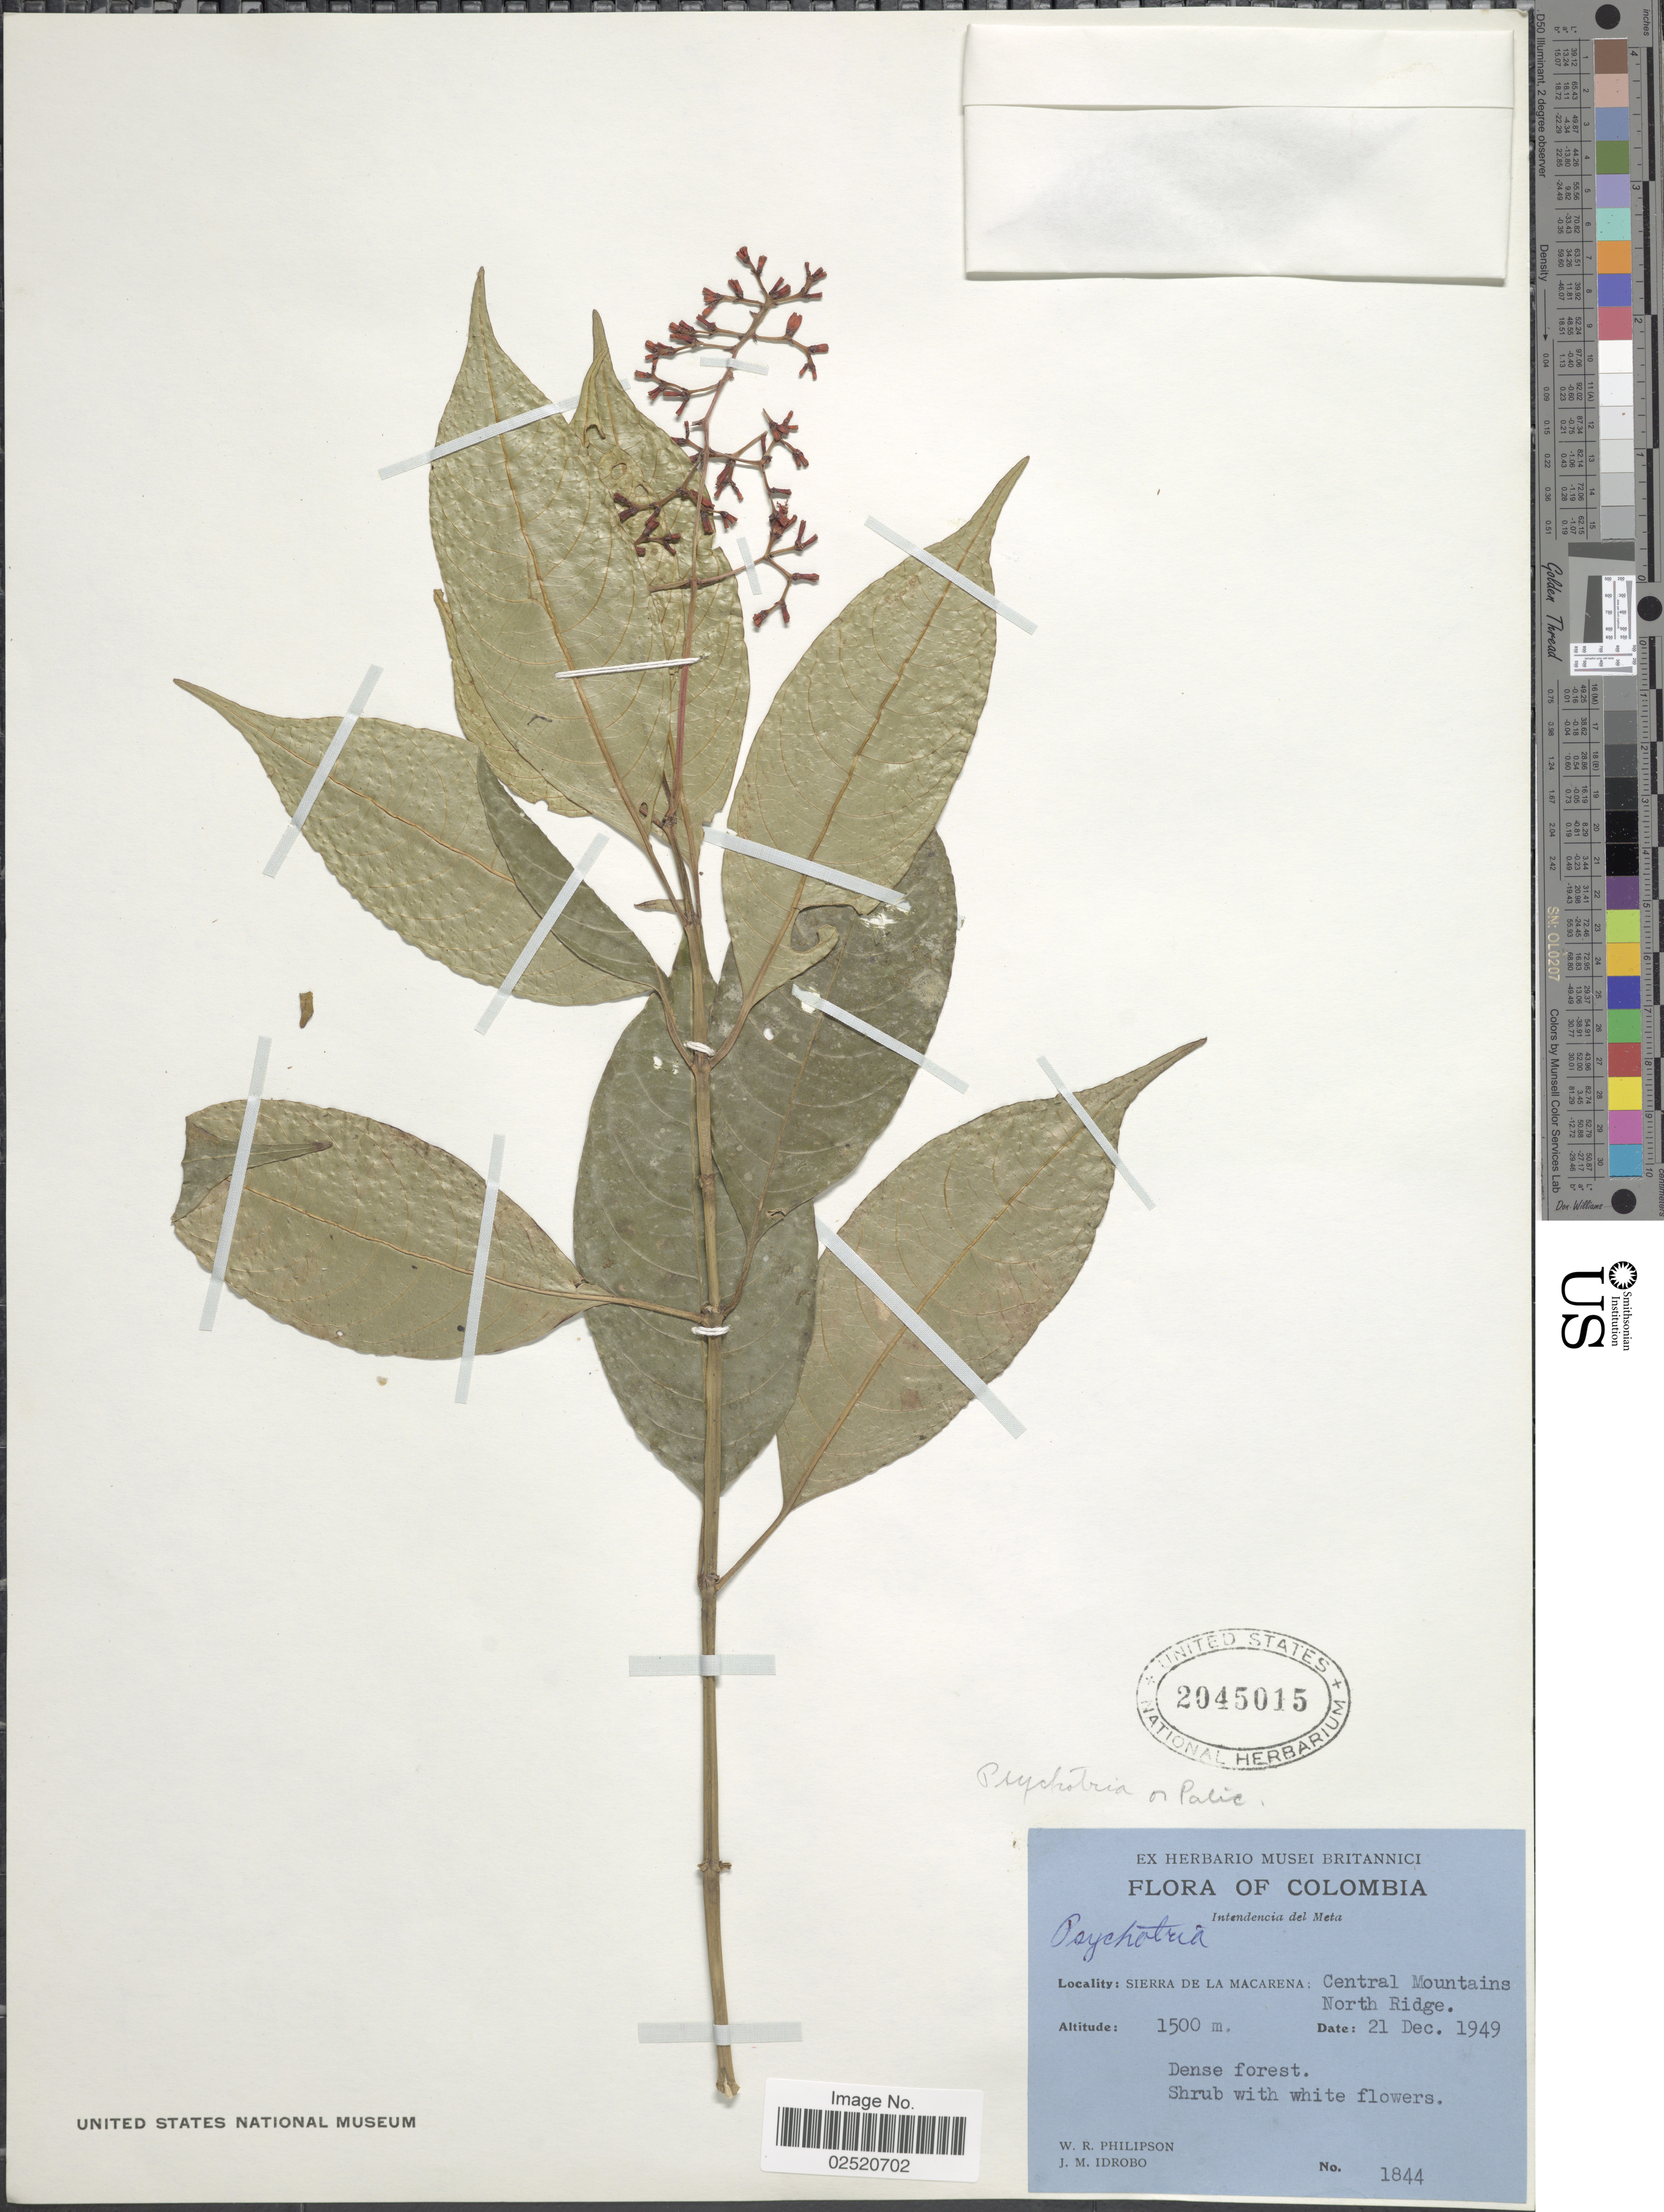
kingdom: Plantae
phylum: Tracheophyta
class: Magnoliopsida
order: Gentianales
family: Rubiaceae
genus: Psychotria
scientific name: Psychotria sp.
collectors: W. R. Philipson & J. M. Idrobo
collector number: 1844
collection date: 1949-12-21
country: Colombia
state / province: Meta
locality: Sierra de La Macarena: Central Mountains North Ridge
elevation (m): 1500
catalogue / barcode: US 2045015